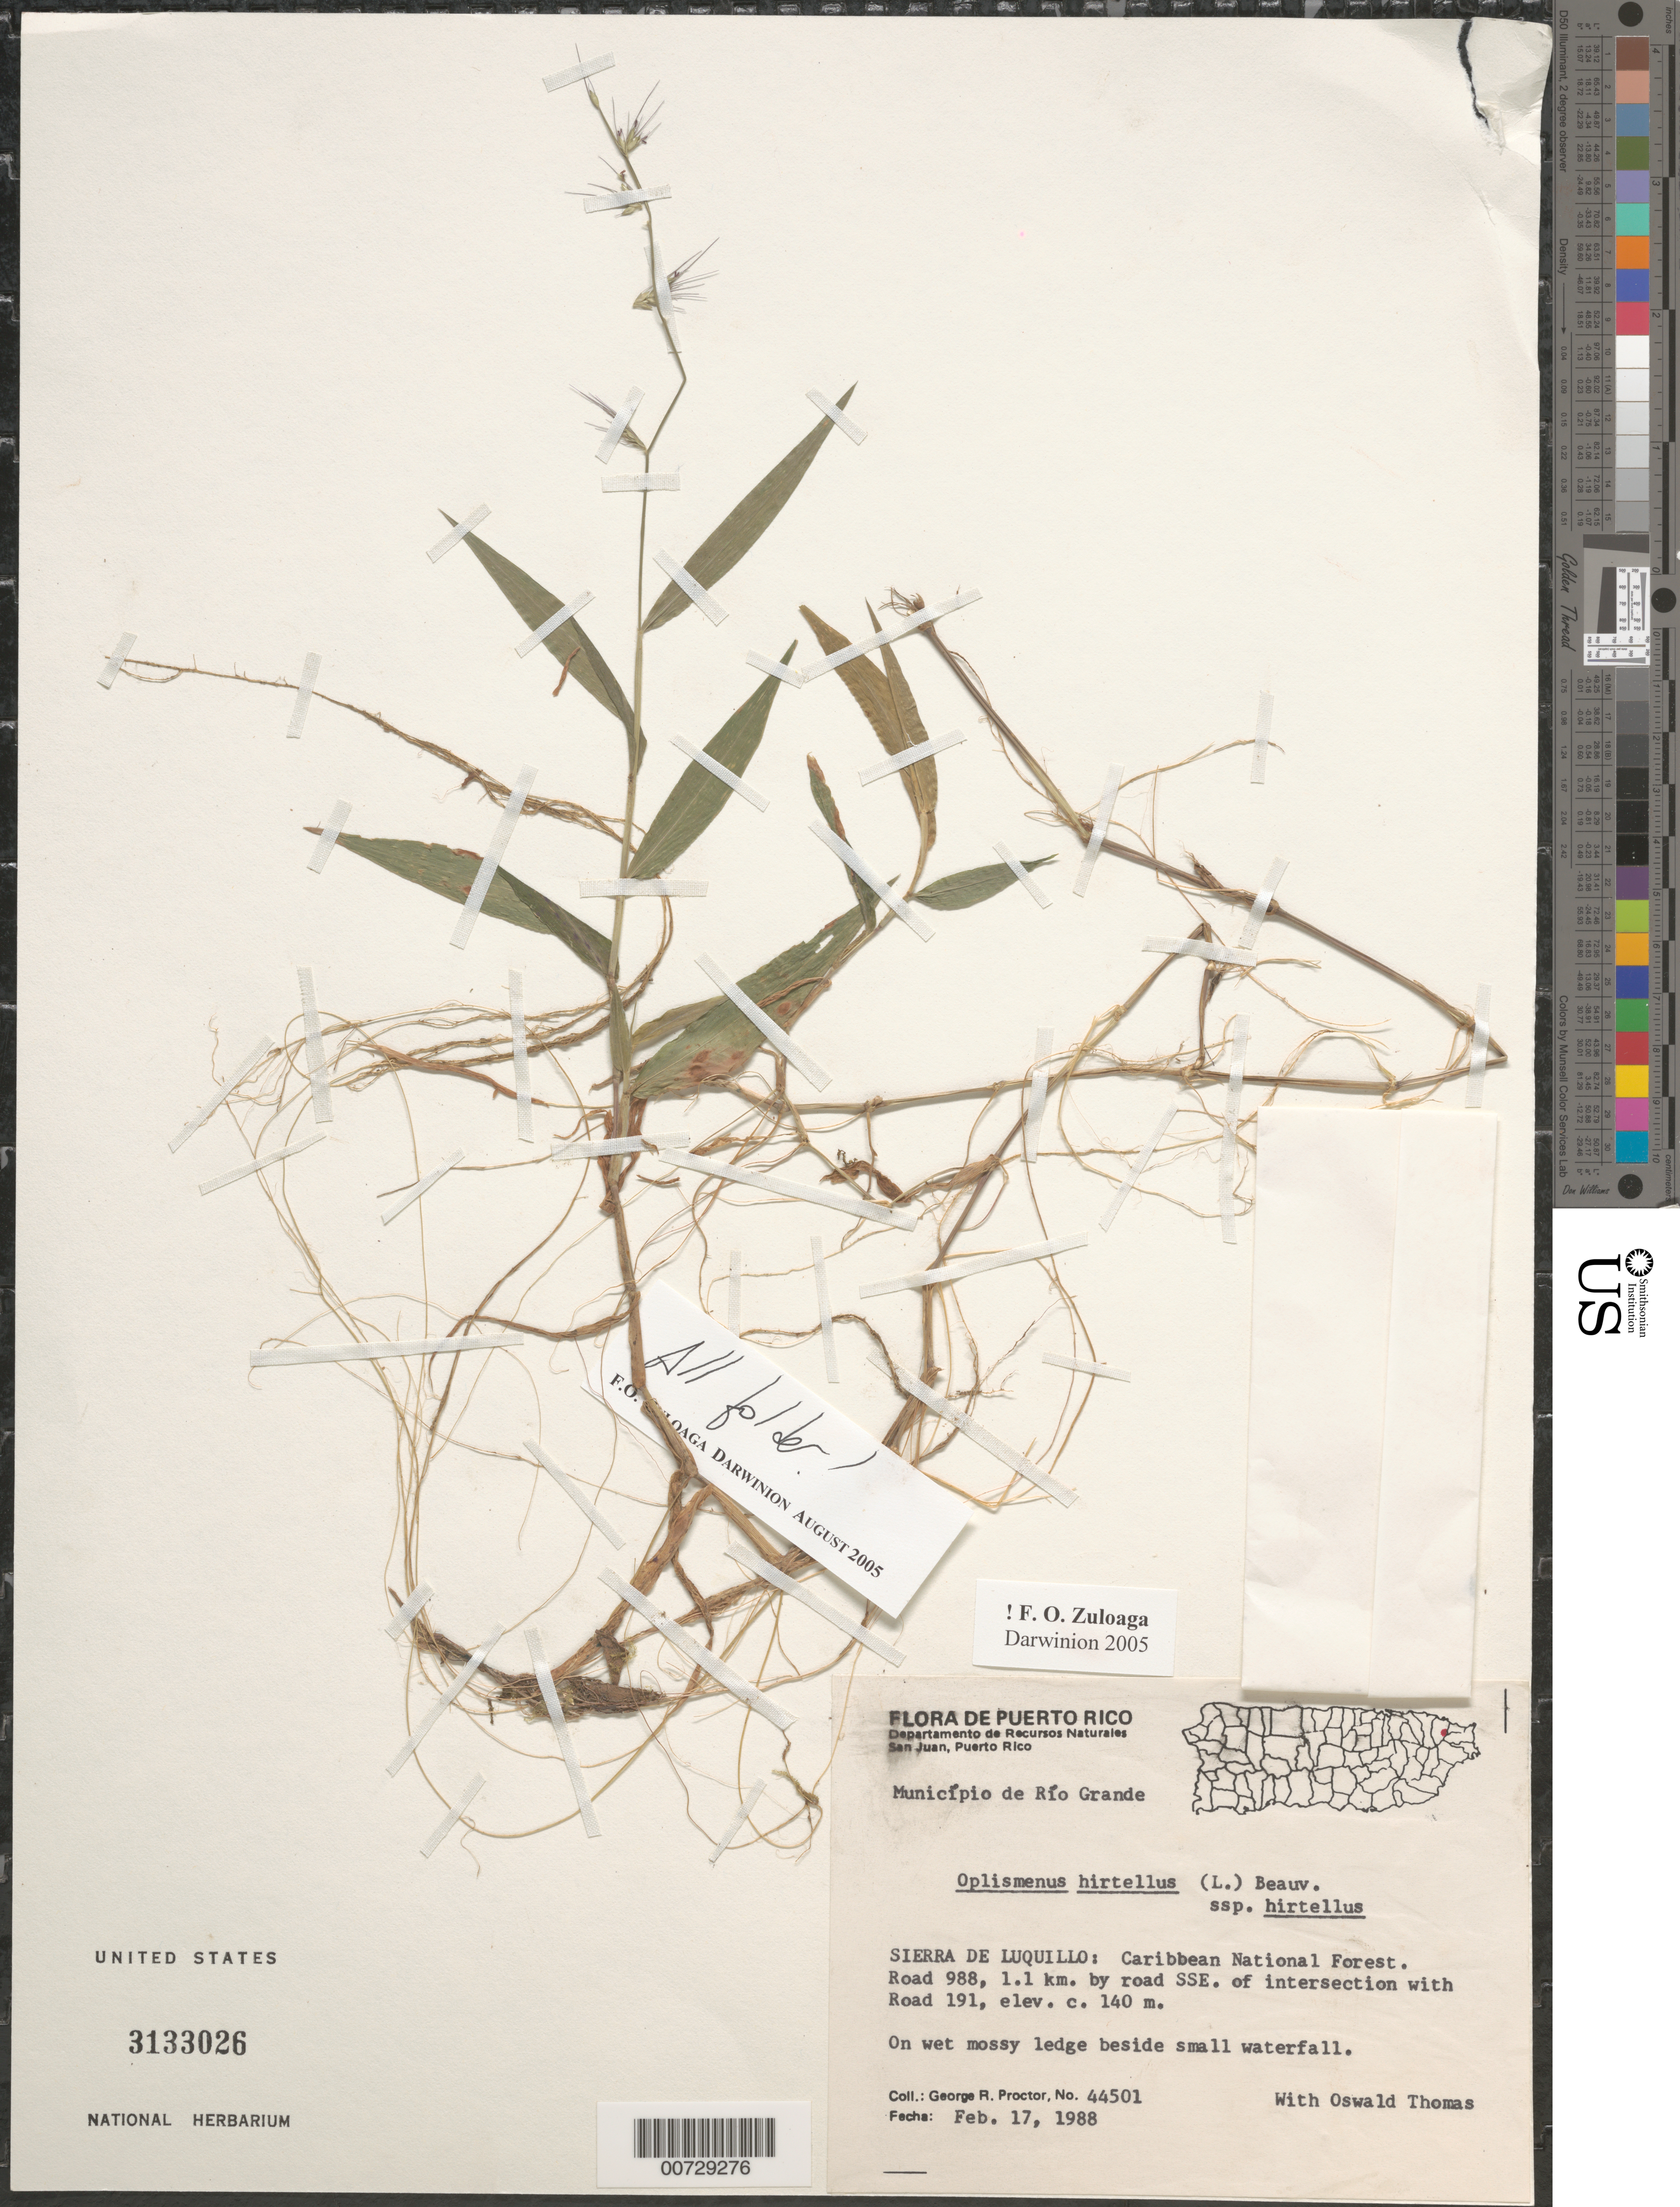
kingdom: Plantae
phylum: Tracheophyta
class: Liliopsida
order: Poales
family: Poaceae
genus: Oplismenus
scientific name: Oplismenus hirtellus subsp. hirtellus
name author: (L.) P. Beauv.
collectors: G. R. Proctor & O. Thomas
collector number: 44501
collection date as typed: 17 Feb 1988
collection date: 1988-02-17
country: Puerto Rico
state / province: Río Grande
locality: Mun. Río Grande, Sierra de Luquillo: Carib. Natl. Forest. Road 988, 1.1 km by road SSE of intersection with Road 191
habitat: On wet mossy ledge beside small waterfall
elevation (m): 140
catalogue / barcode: US 3133026